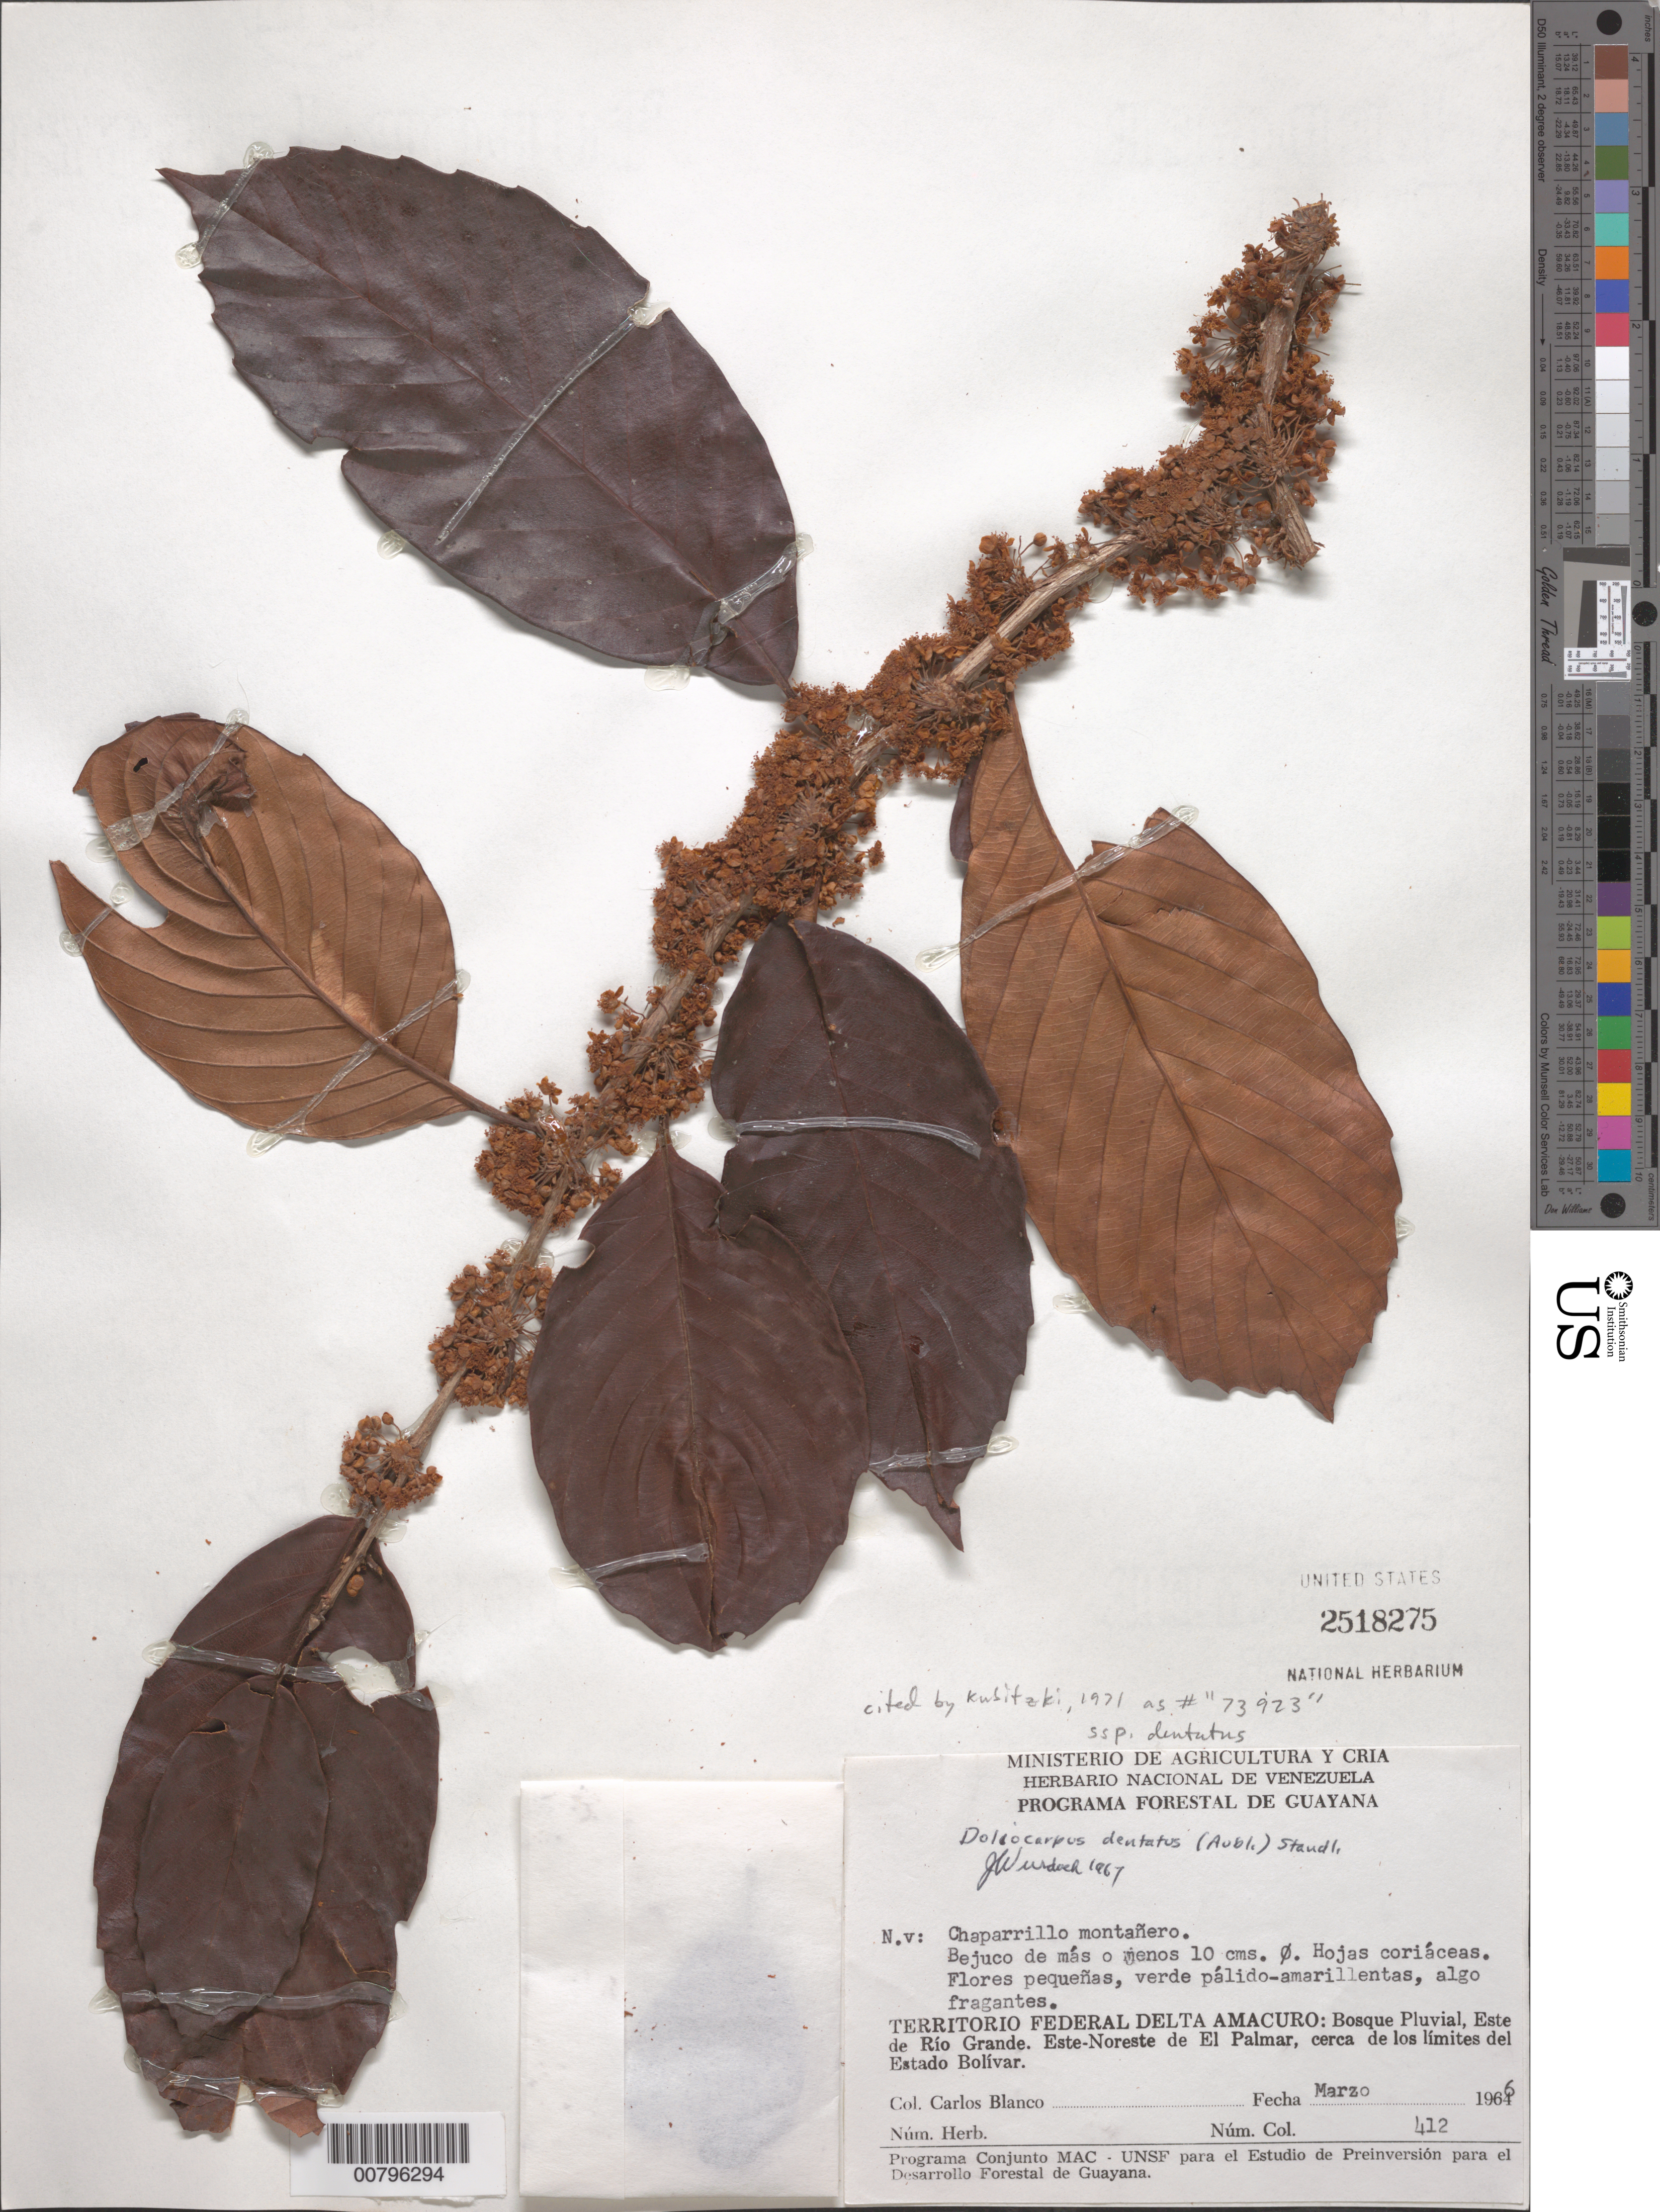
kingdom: Plantae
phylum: Tracheophyta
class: Magnoliopsida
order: Dilleniales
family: Dilleniaceae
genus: Doliocarpus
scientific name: Doliocarpus dentatus subsp. dentatus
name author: (Aubl.) Standl.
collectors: C. A. Blanco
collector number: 412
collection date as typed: Mar-66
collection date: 1966-03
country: Venezuela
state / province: Delta Amacuro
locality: Río Grande, Este de; Este-Noreste de El Palmar, cerca de los limites del Estado Bolívar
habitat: Bosque pluvial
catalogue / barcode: US 2518275